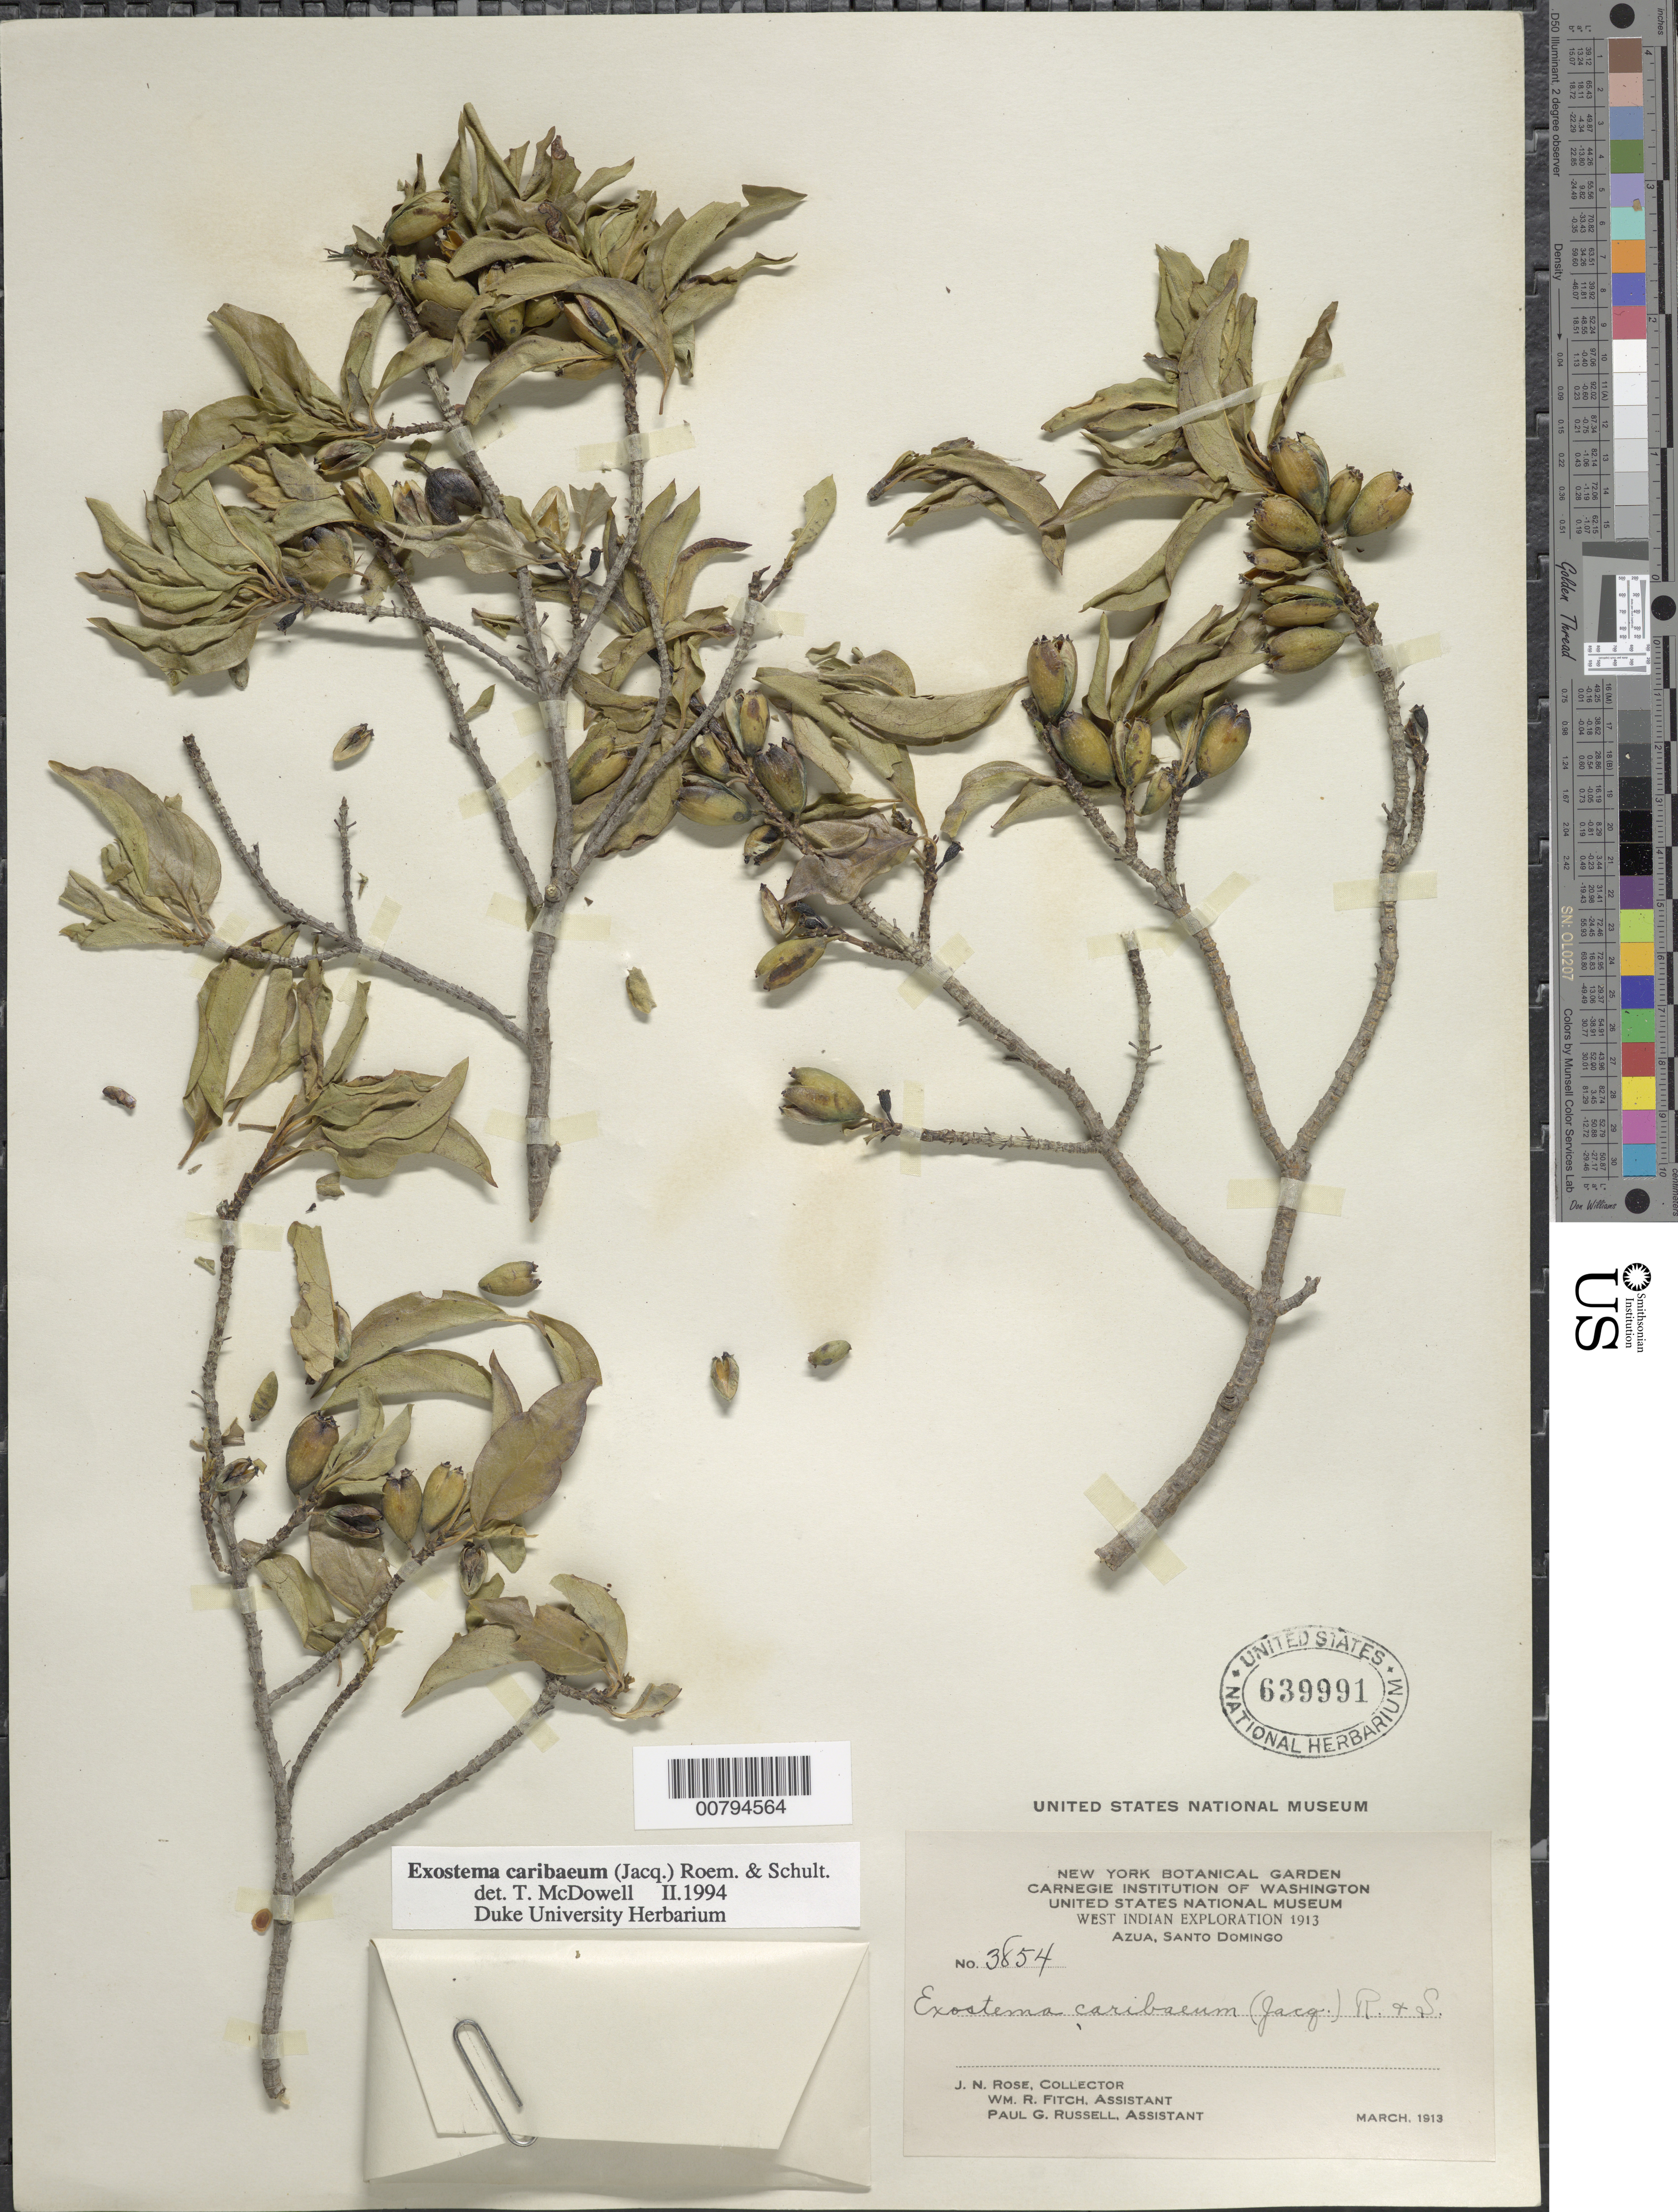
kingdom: Plantae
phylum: Tracheophyta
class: Magnoliopsida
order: Gentianales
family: Rubiaceae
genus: Exostema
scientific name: Exostema caribaeum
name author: (Jacq.) Roem. & Schult.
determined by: McDowell, T.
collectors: J. N. Rose, W. R. Fitch & P. G. Russell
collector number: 3854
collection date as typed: Mar 1913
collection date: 1913-03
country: Dominican Republic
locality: Azua, Santo Domingo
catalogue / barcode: US 639991